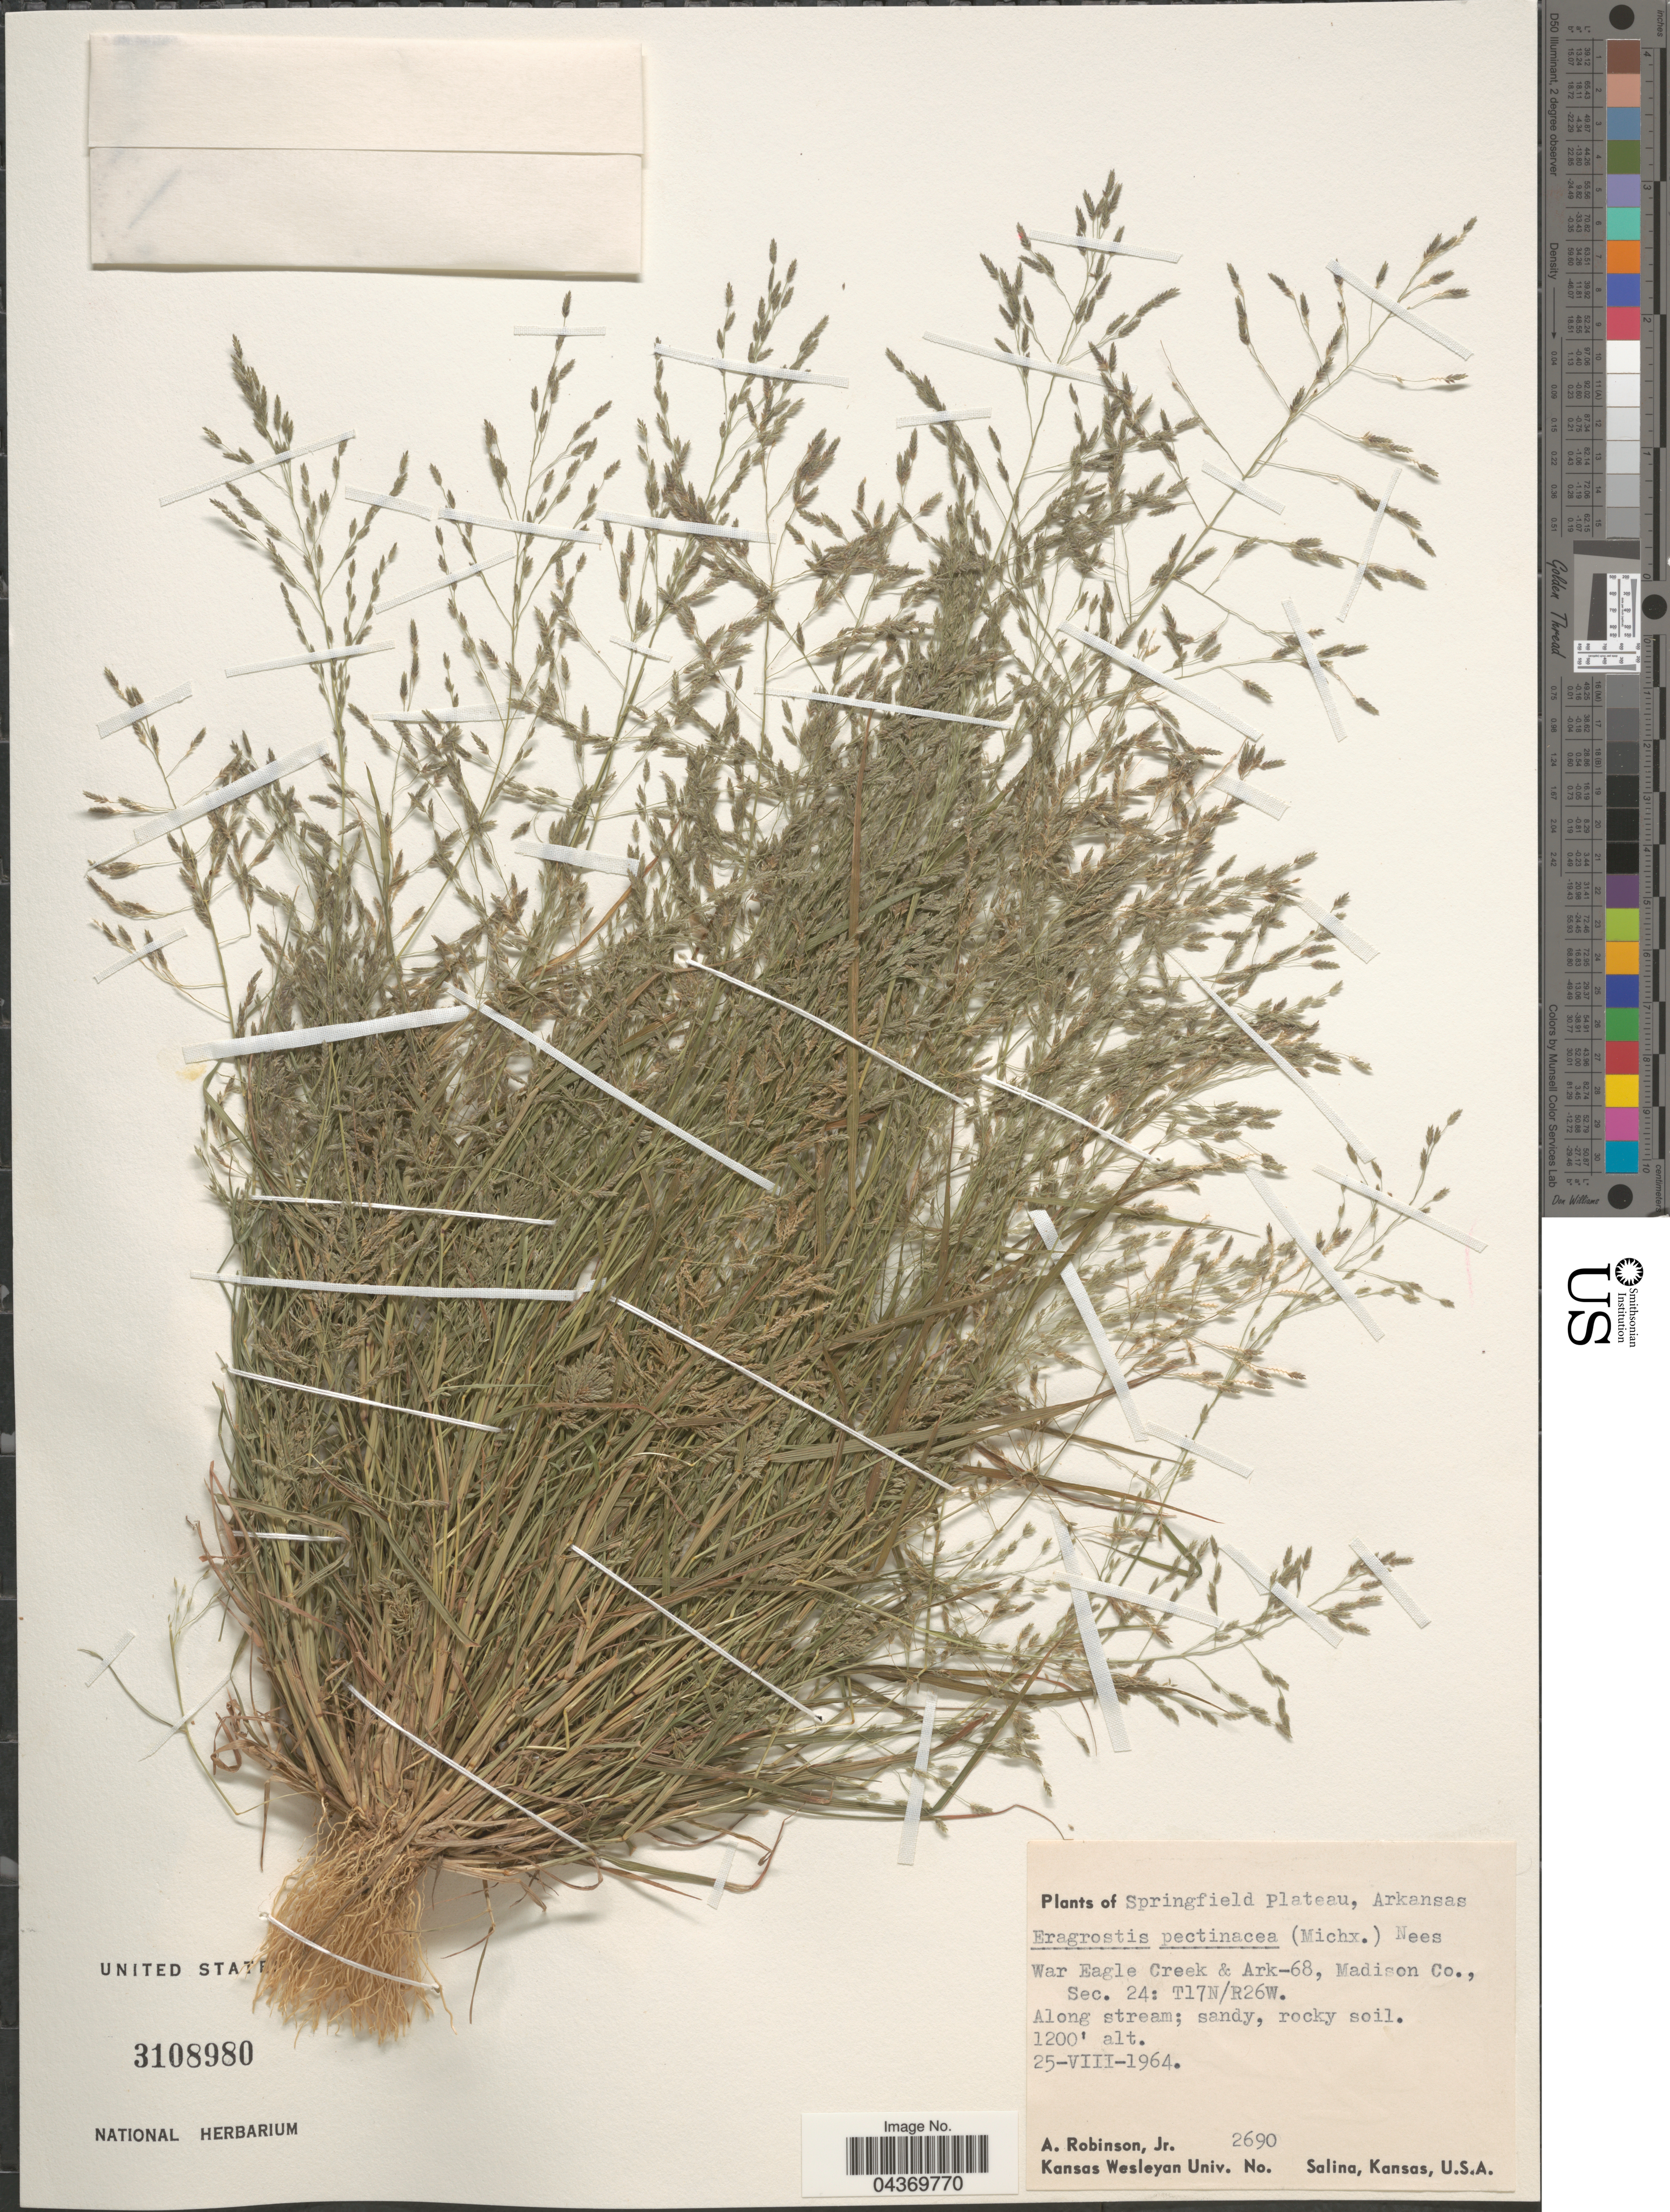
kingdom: Plantae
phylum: Tracheophyta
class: Liliopsida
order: Poales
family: Poaceae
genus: Eragrostis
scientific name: Eragrostis pectinacea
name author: (Michx.) Nees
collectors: A. Robinson Jr.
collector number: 2690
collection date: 1964-08-25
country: United States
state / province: Arkansas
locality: Springfield Plateau. War Eagle Creek & Ark-68, Madison Co., Sec. 24: T17N/R26W. Along stream; sandy, rocky soil.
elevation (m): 366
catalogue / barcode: US 3108980